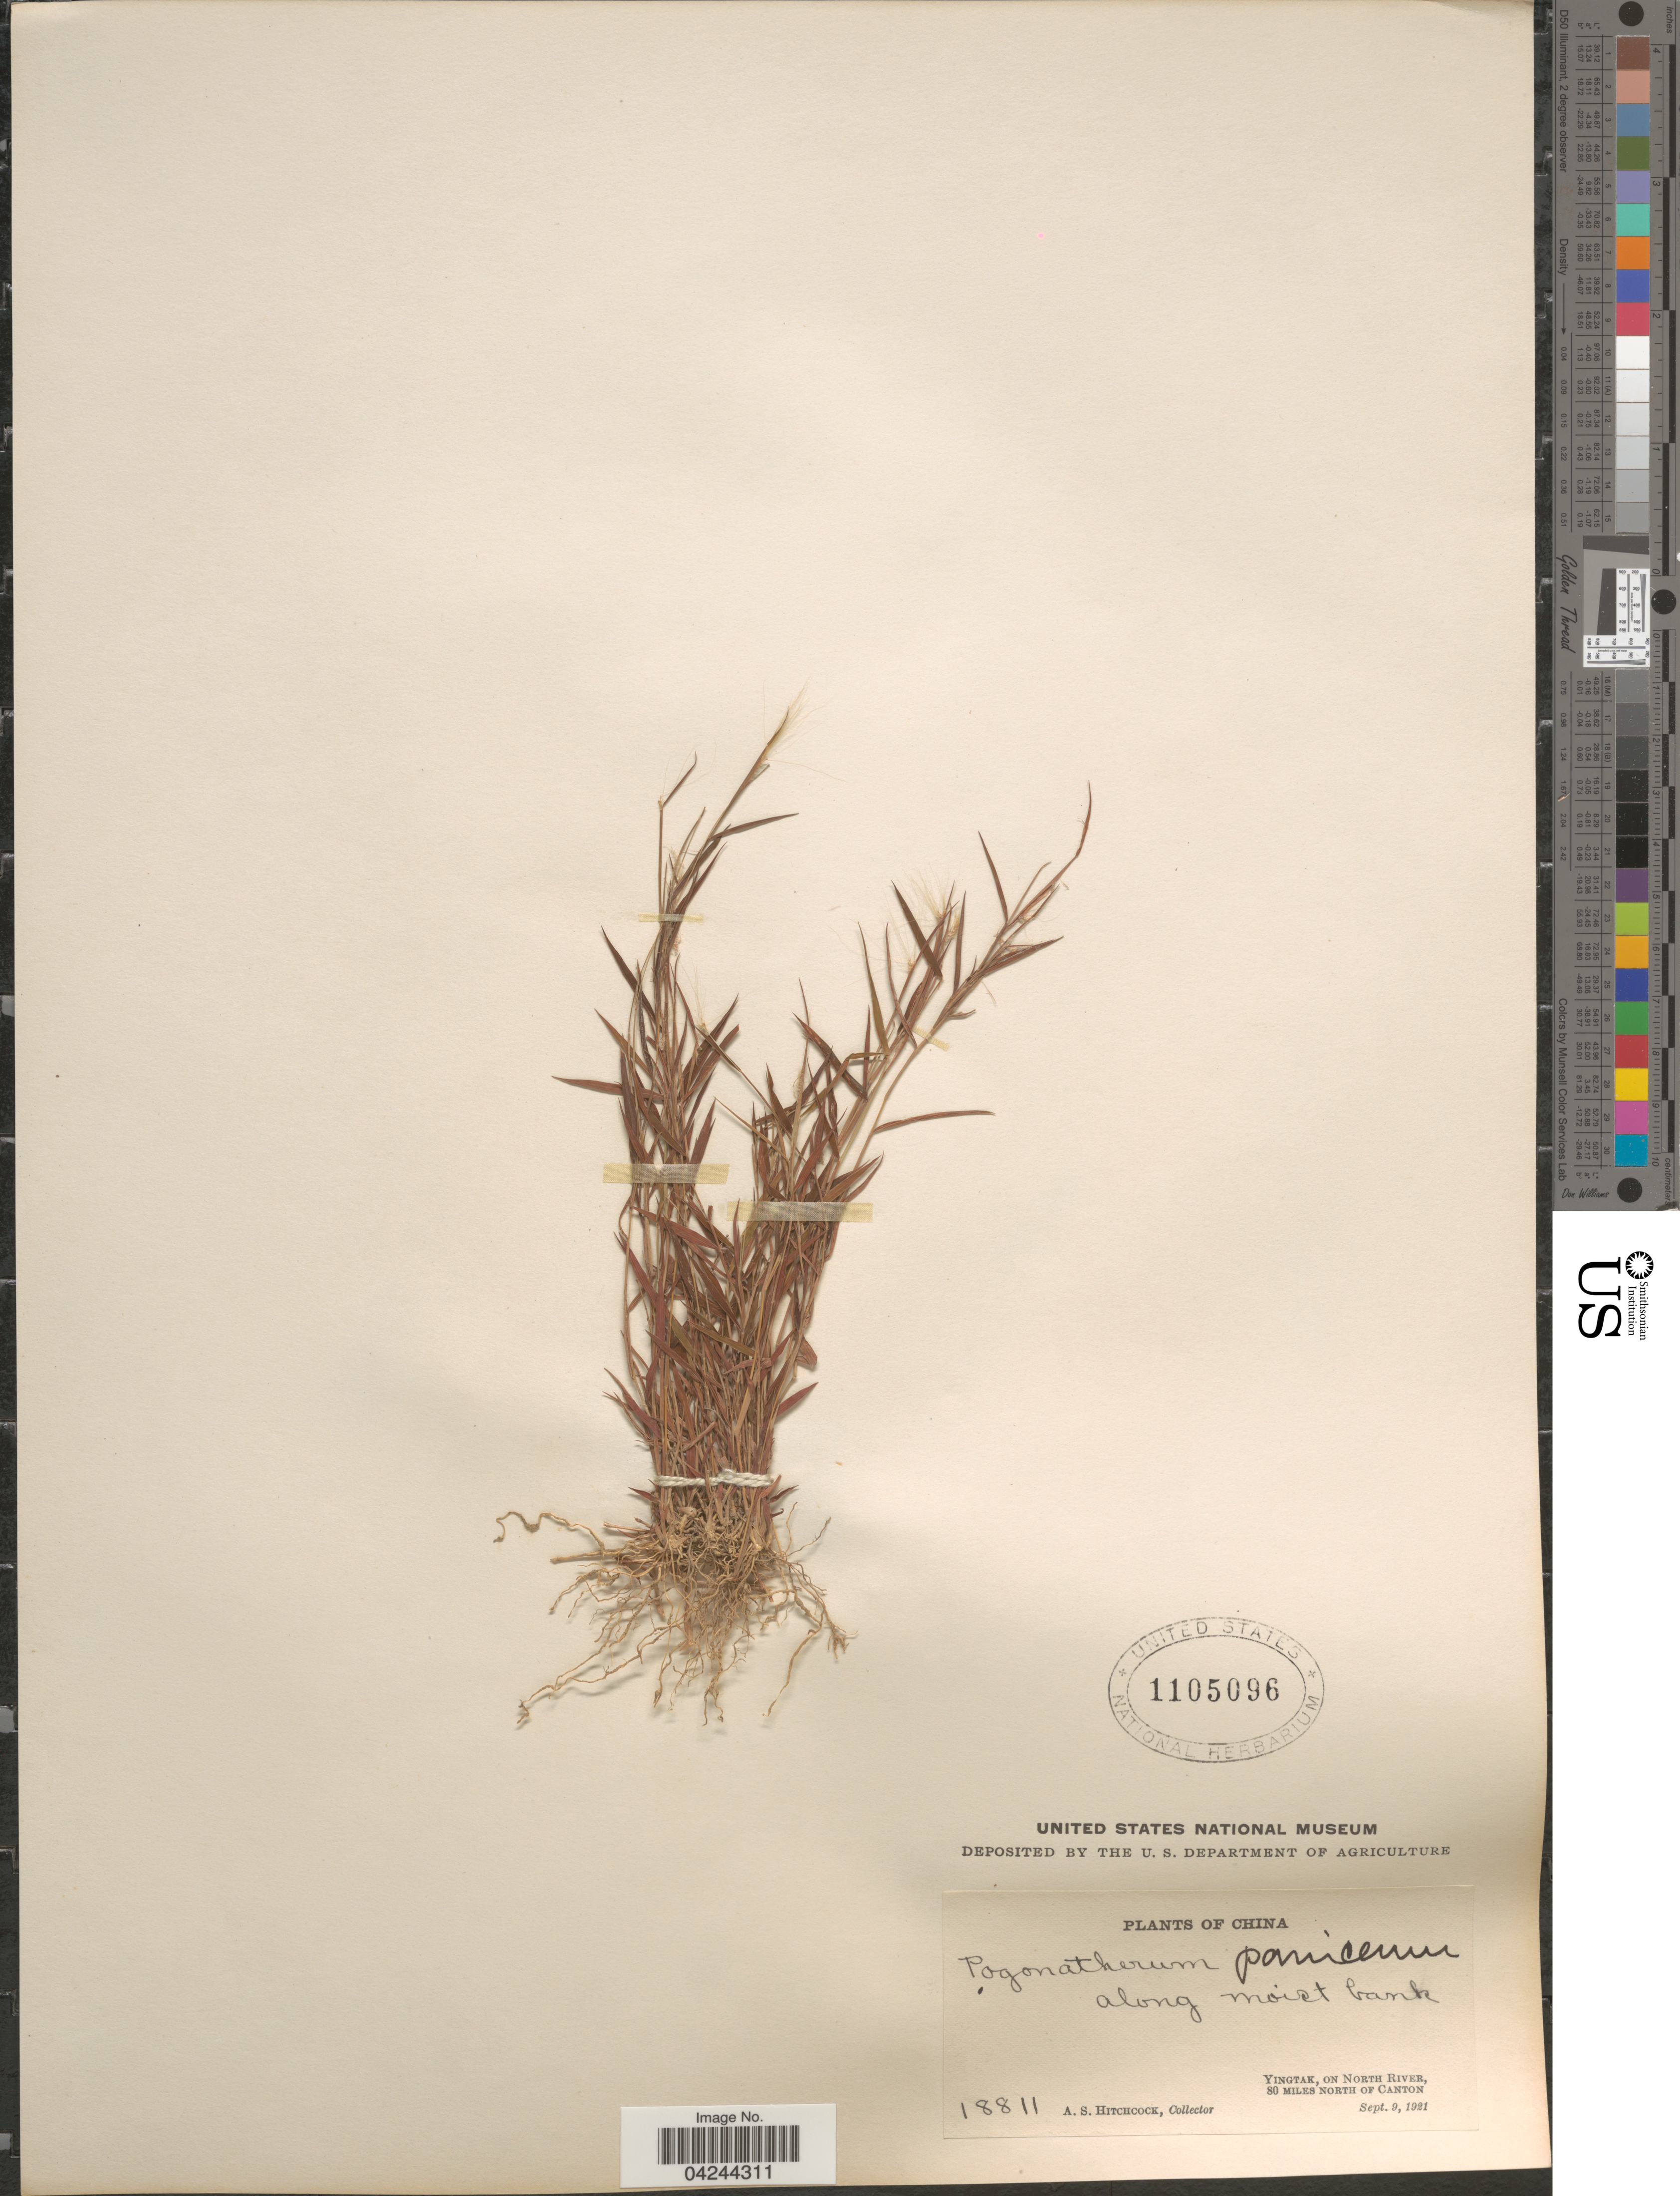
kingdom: Plantae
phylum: Tracheophyta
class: Liliopsida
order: Poales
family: Poaceae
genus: Pogonatherum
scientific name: Pogonatherum crinitum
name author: (Thunb.) Kunth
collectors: A. S. Hitchcock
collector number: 18811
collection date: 1921-09-09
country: China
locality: Yingtak, on north River, 80 miles north of Canton.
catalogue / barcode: US 1105096